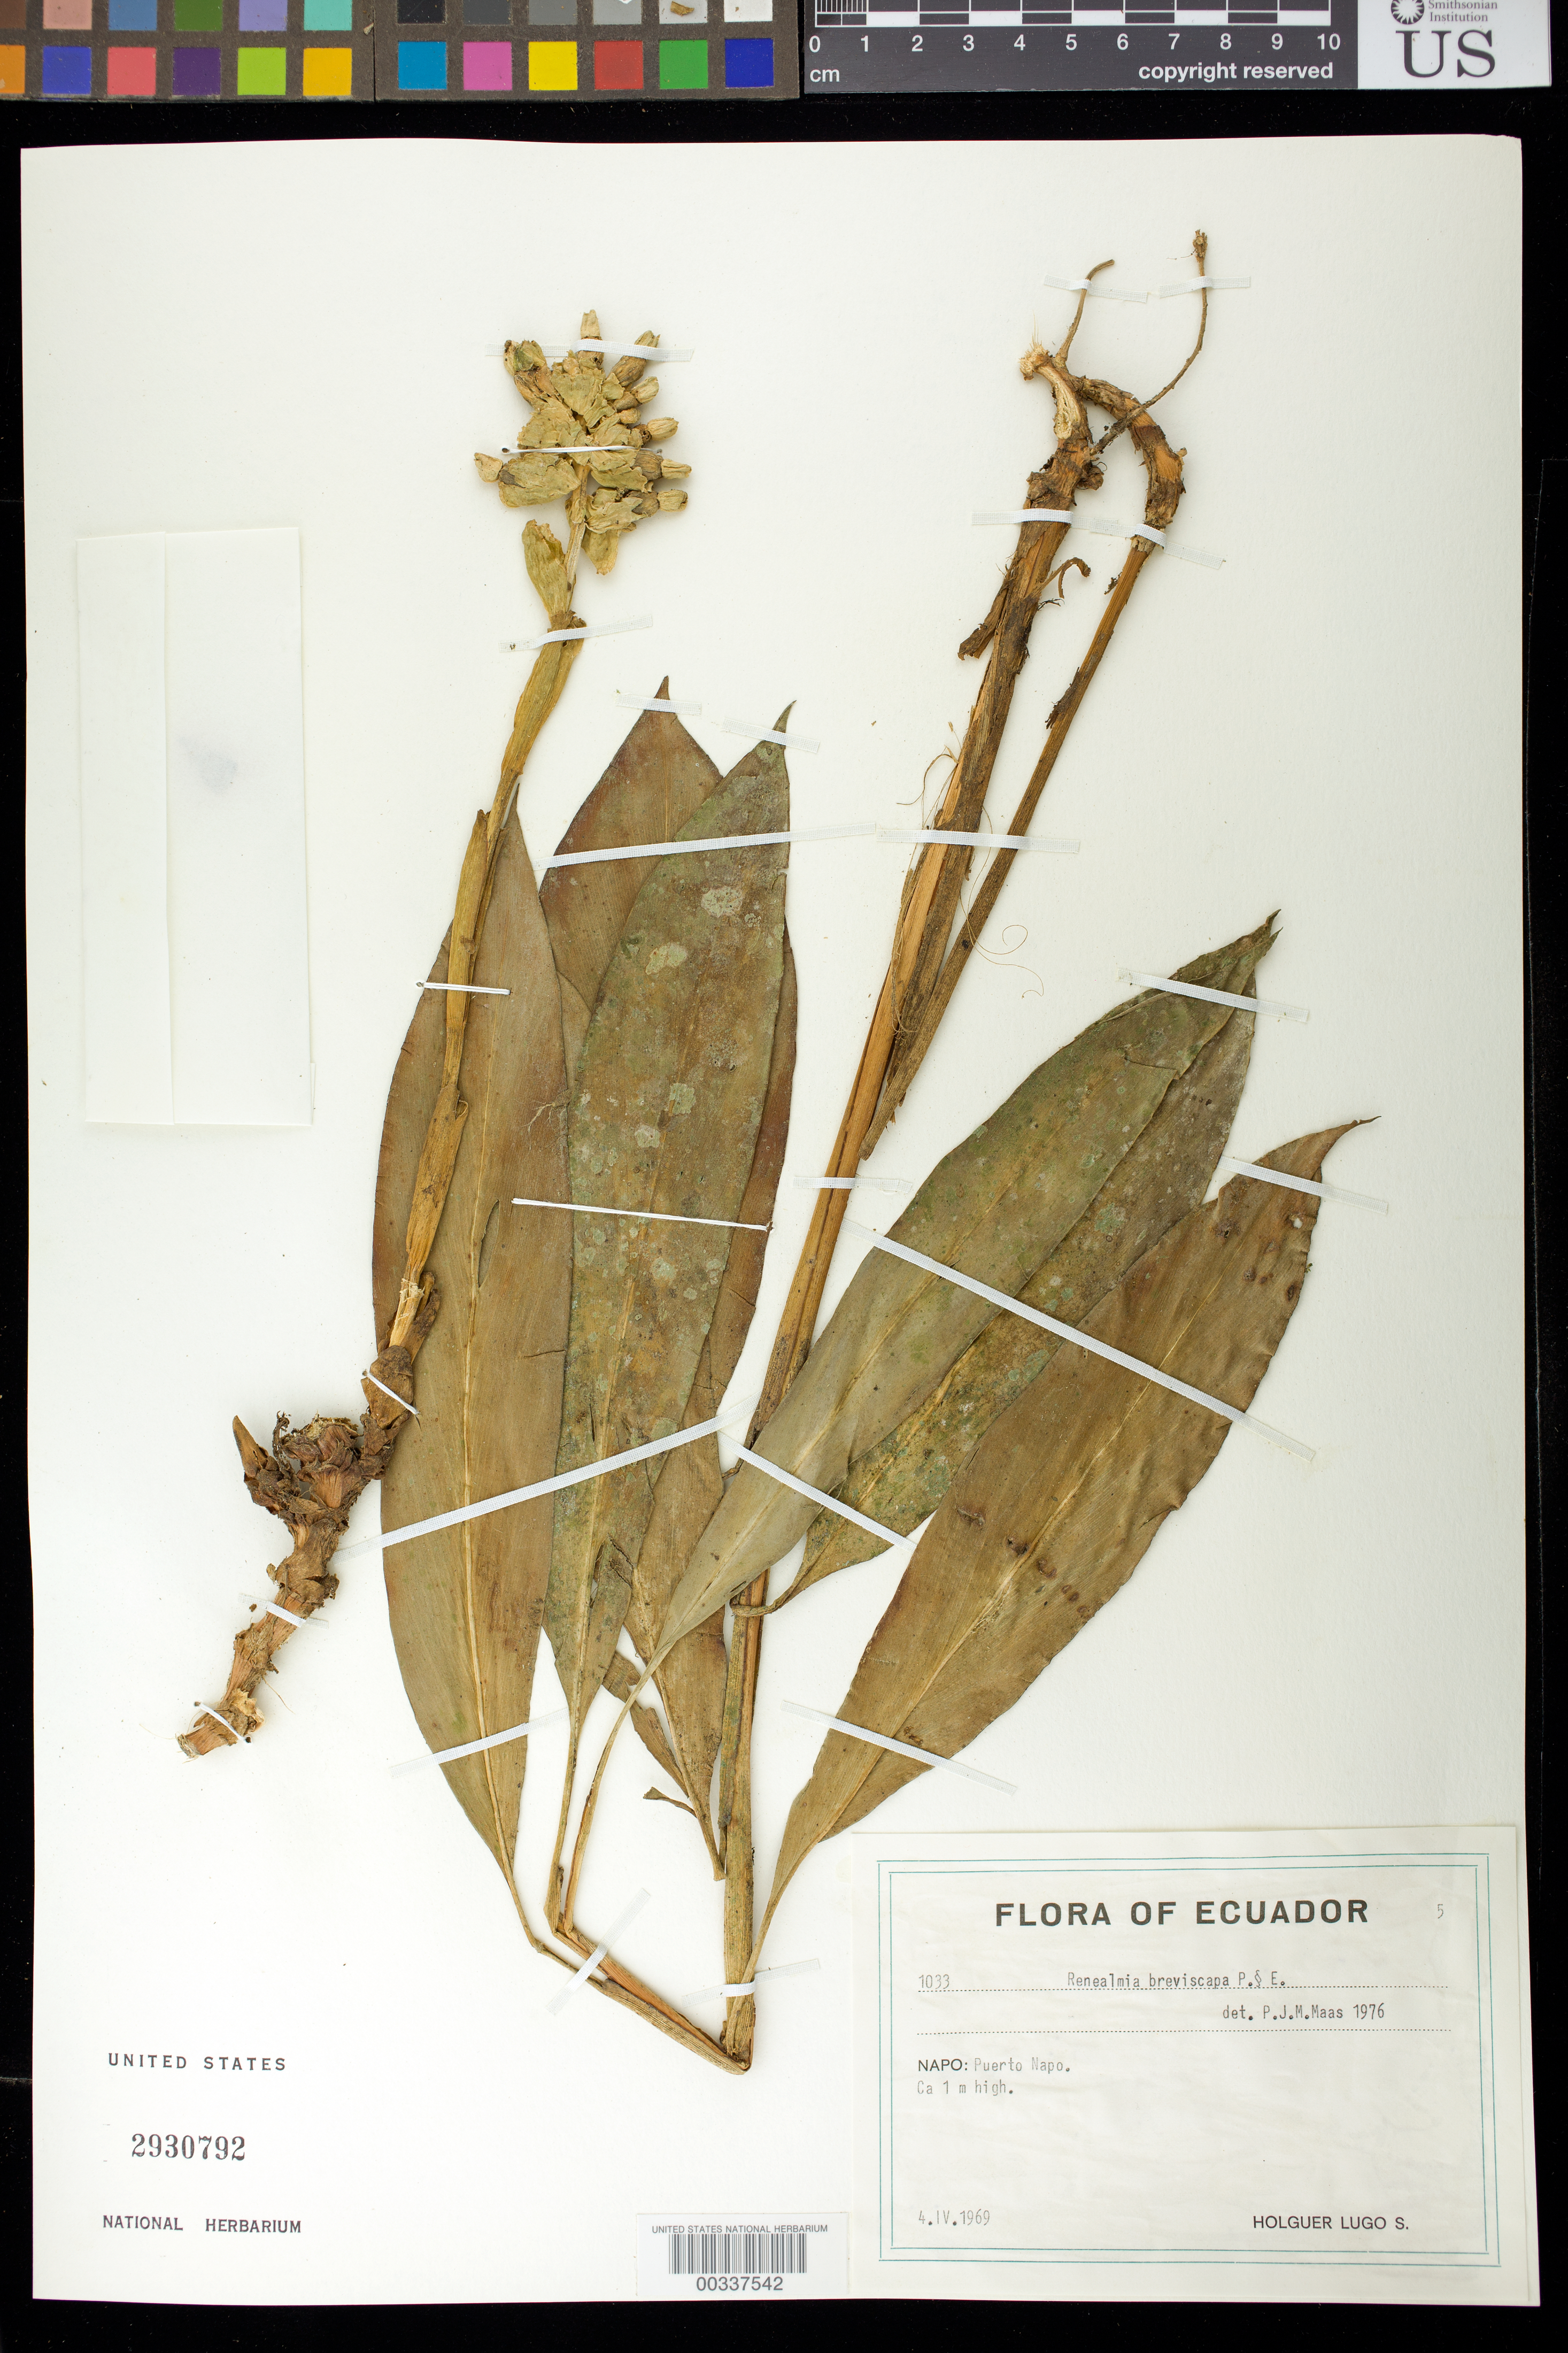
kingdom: Plantae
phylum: Tracheophyta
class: Liliopsida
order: Zingiberales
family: Zingiberaceae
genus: Renealmia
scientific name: Renealmia breviscapa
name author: Poepp. & Endl.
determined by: Maas, Paul J. M.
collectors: H. Lugo S.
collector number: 1033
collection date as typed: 04 Apr 1969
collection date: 1969-04-04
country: Ecuador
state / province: Napo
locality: Puerto Napo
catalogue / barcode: US 2930792